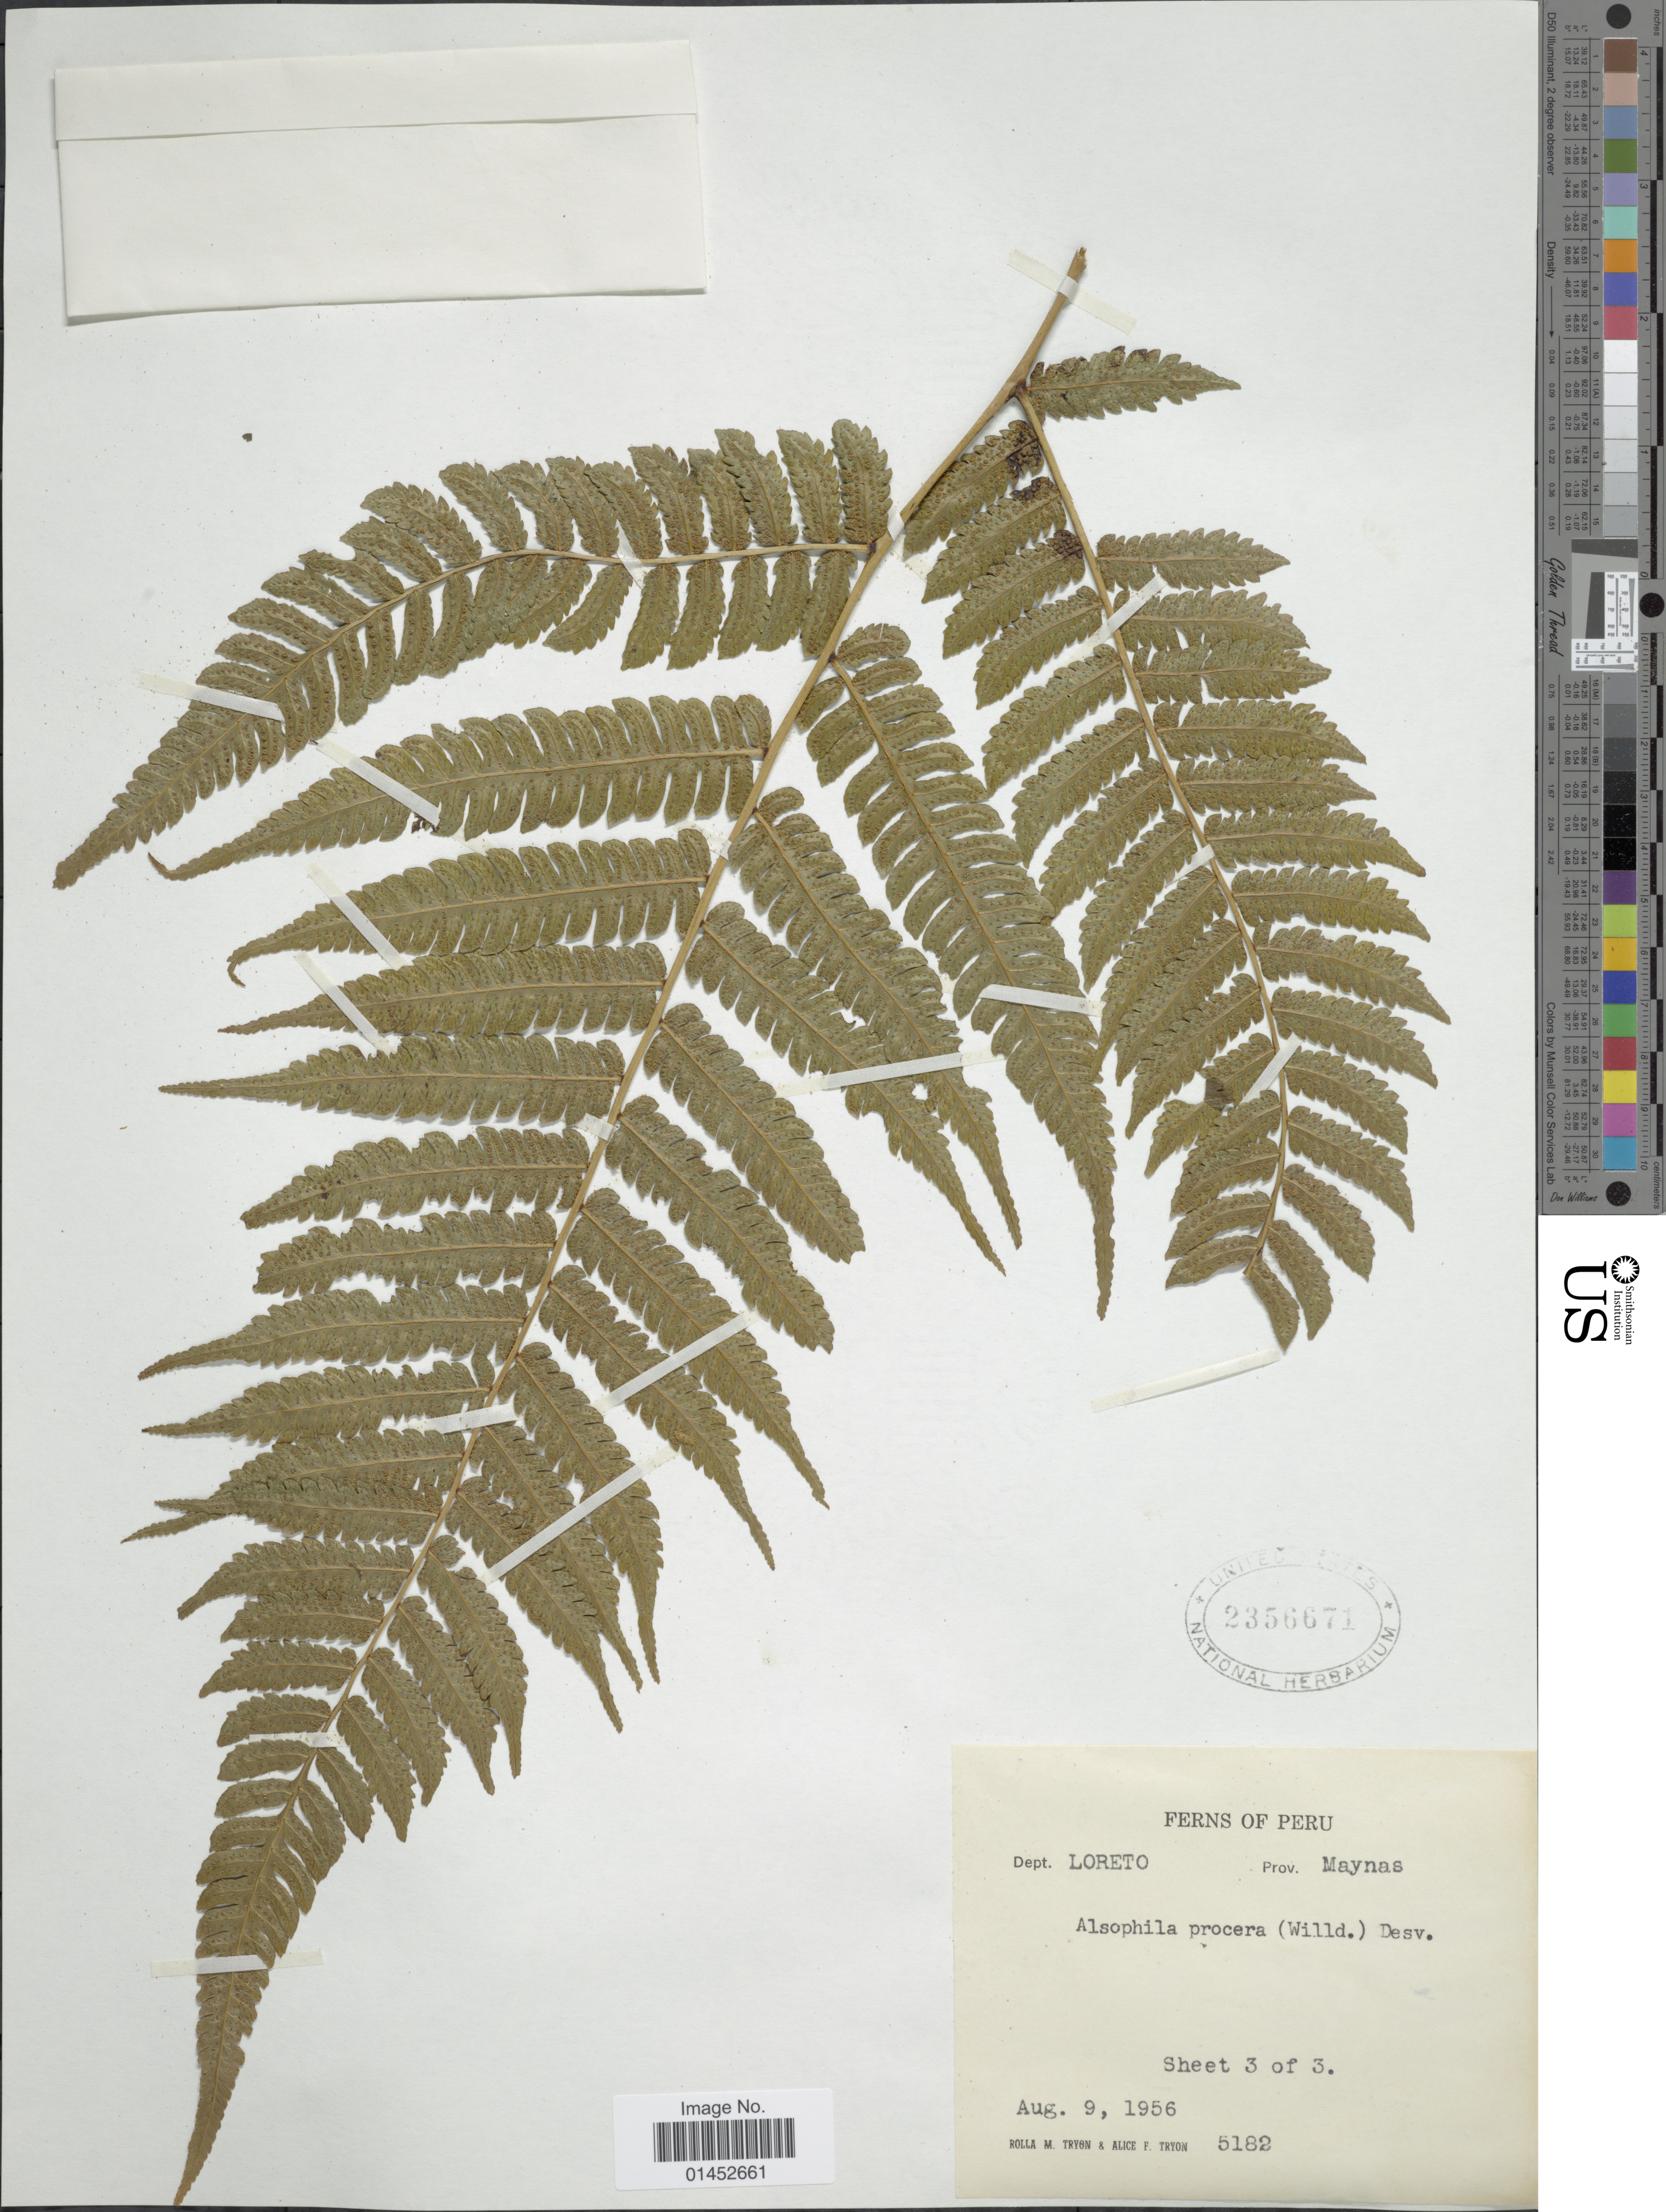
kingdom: Plantae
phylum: Tracheophyta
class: Polypodiopsida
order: Cyatheales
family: Cyatheaceae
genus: Cyathea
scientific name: Cyathea pungens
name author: (Willd.) Domin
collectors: R. M. Tryon & A. F. Tryon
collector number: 5182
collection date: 1956-08-09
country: Peru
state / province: Loreto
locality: Dept. Loreto, Prov. Maynas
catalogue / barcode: US 2356671